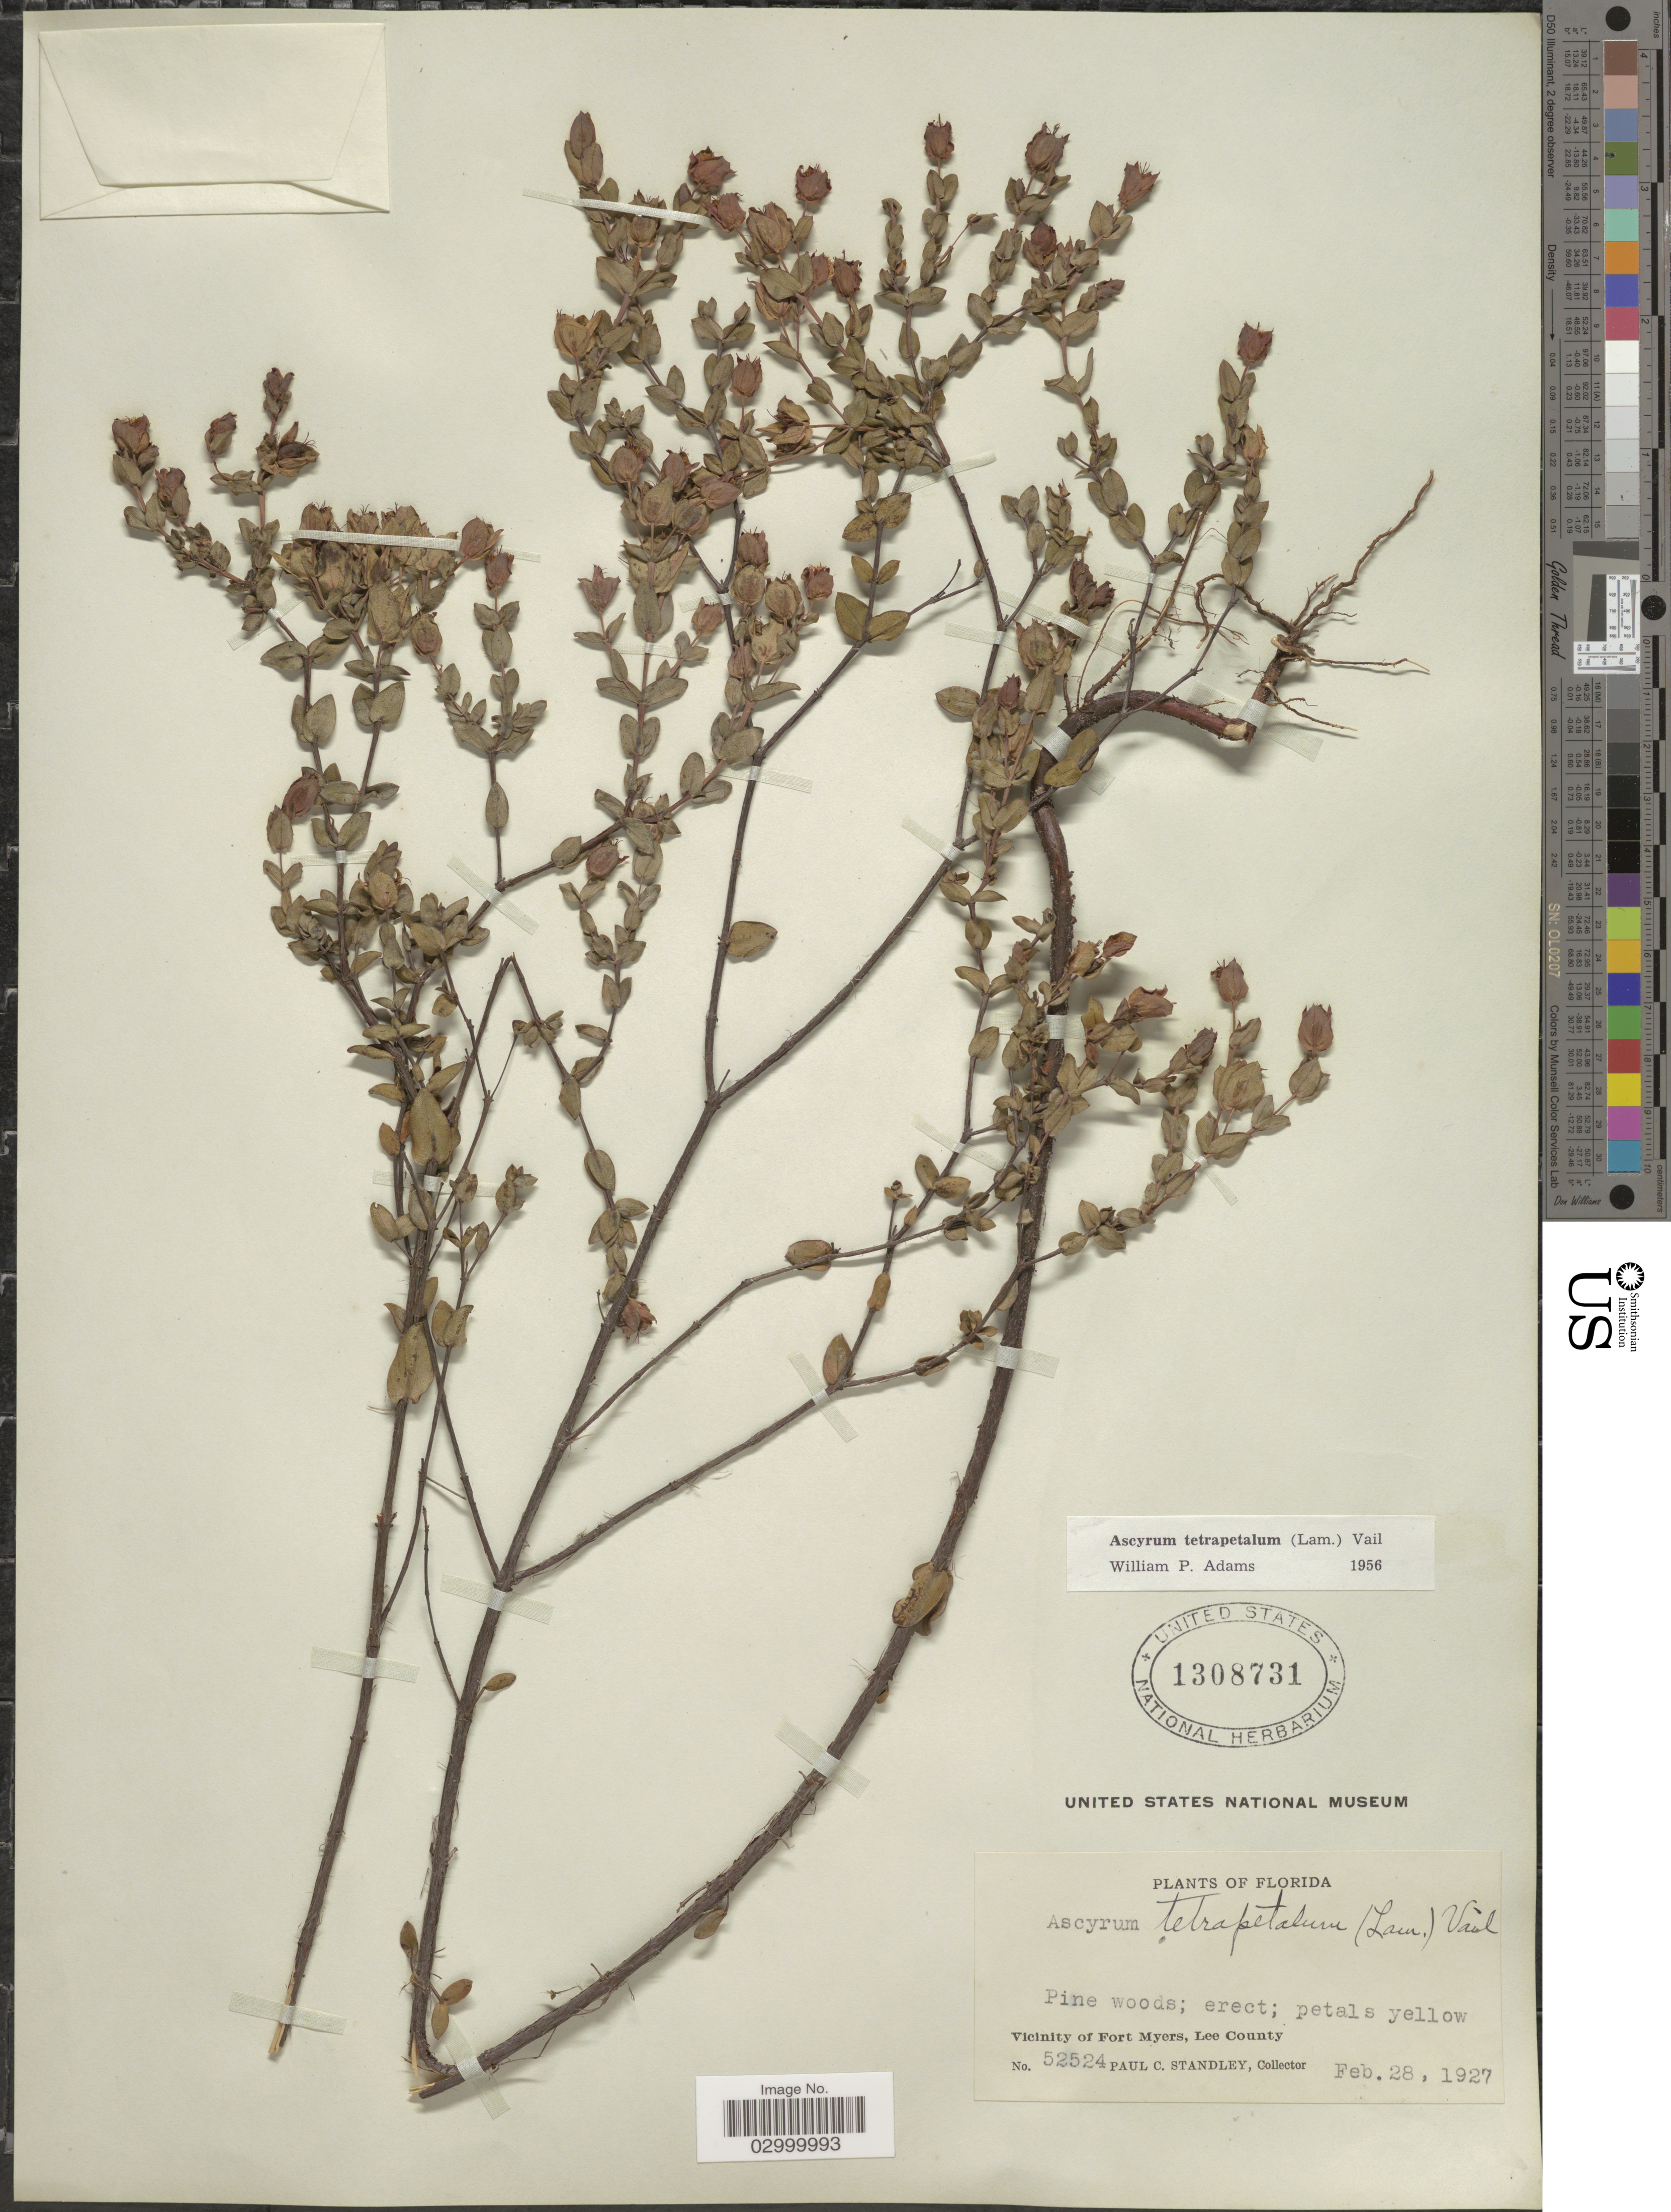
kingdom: Plantae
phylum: Tracheophyta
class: Magnoliopsida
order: Malpighiales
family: Hypericaceae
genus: Hypericum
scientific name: Hypericum tetrapetalum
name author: Lam.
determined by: Strong, Mark T., (BOT), Smithsonian Institution - National Museum of Natural History (UNITED STATES)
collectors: P. C. Standley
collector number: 52524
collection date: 1927-02-28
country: United States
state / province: Florida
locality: Vicinity of Fort Myers, Lee County.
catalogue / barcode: US 1308731